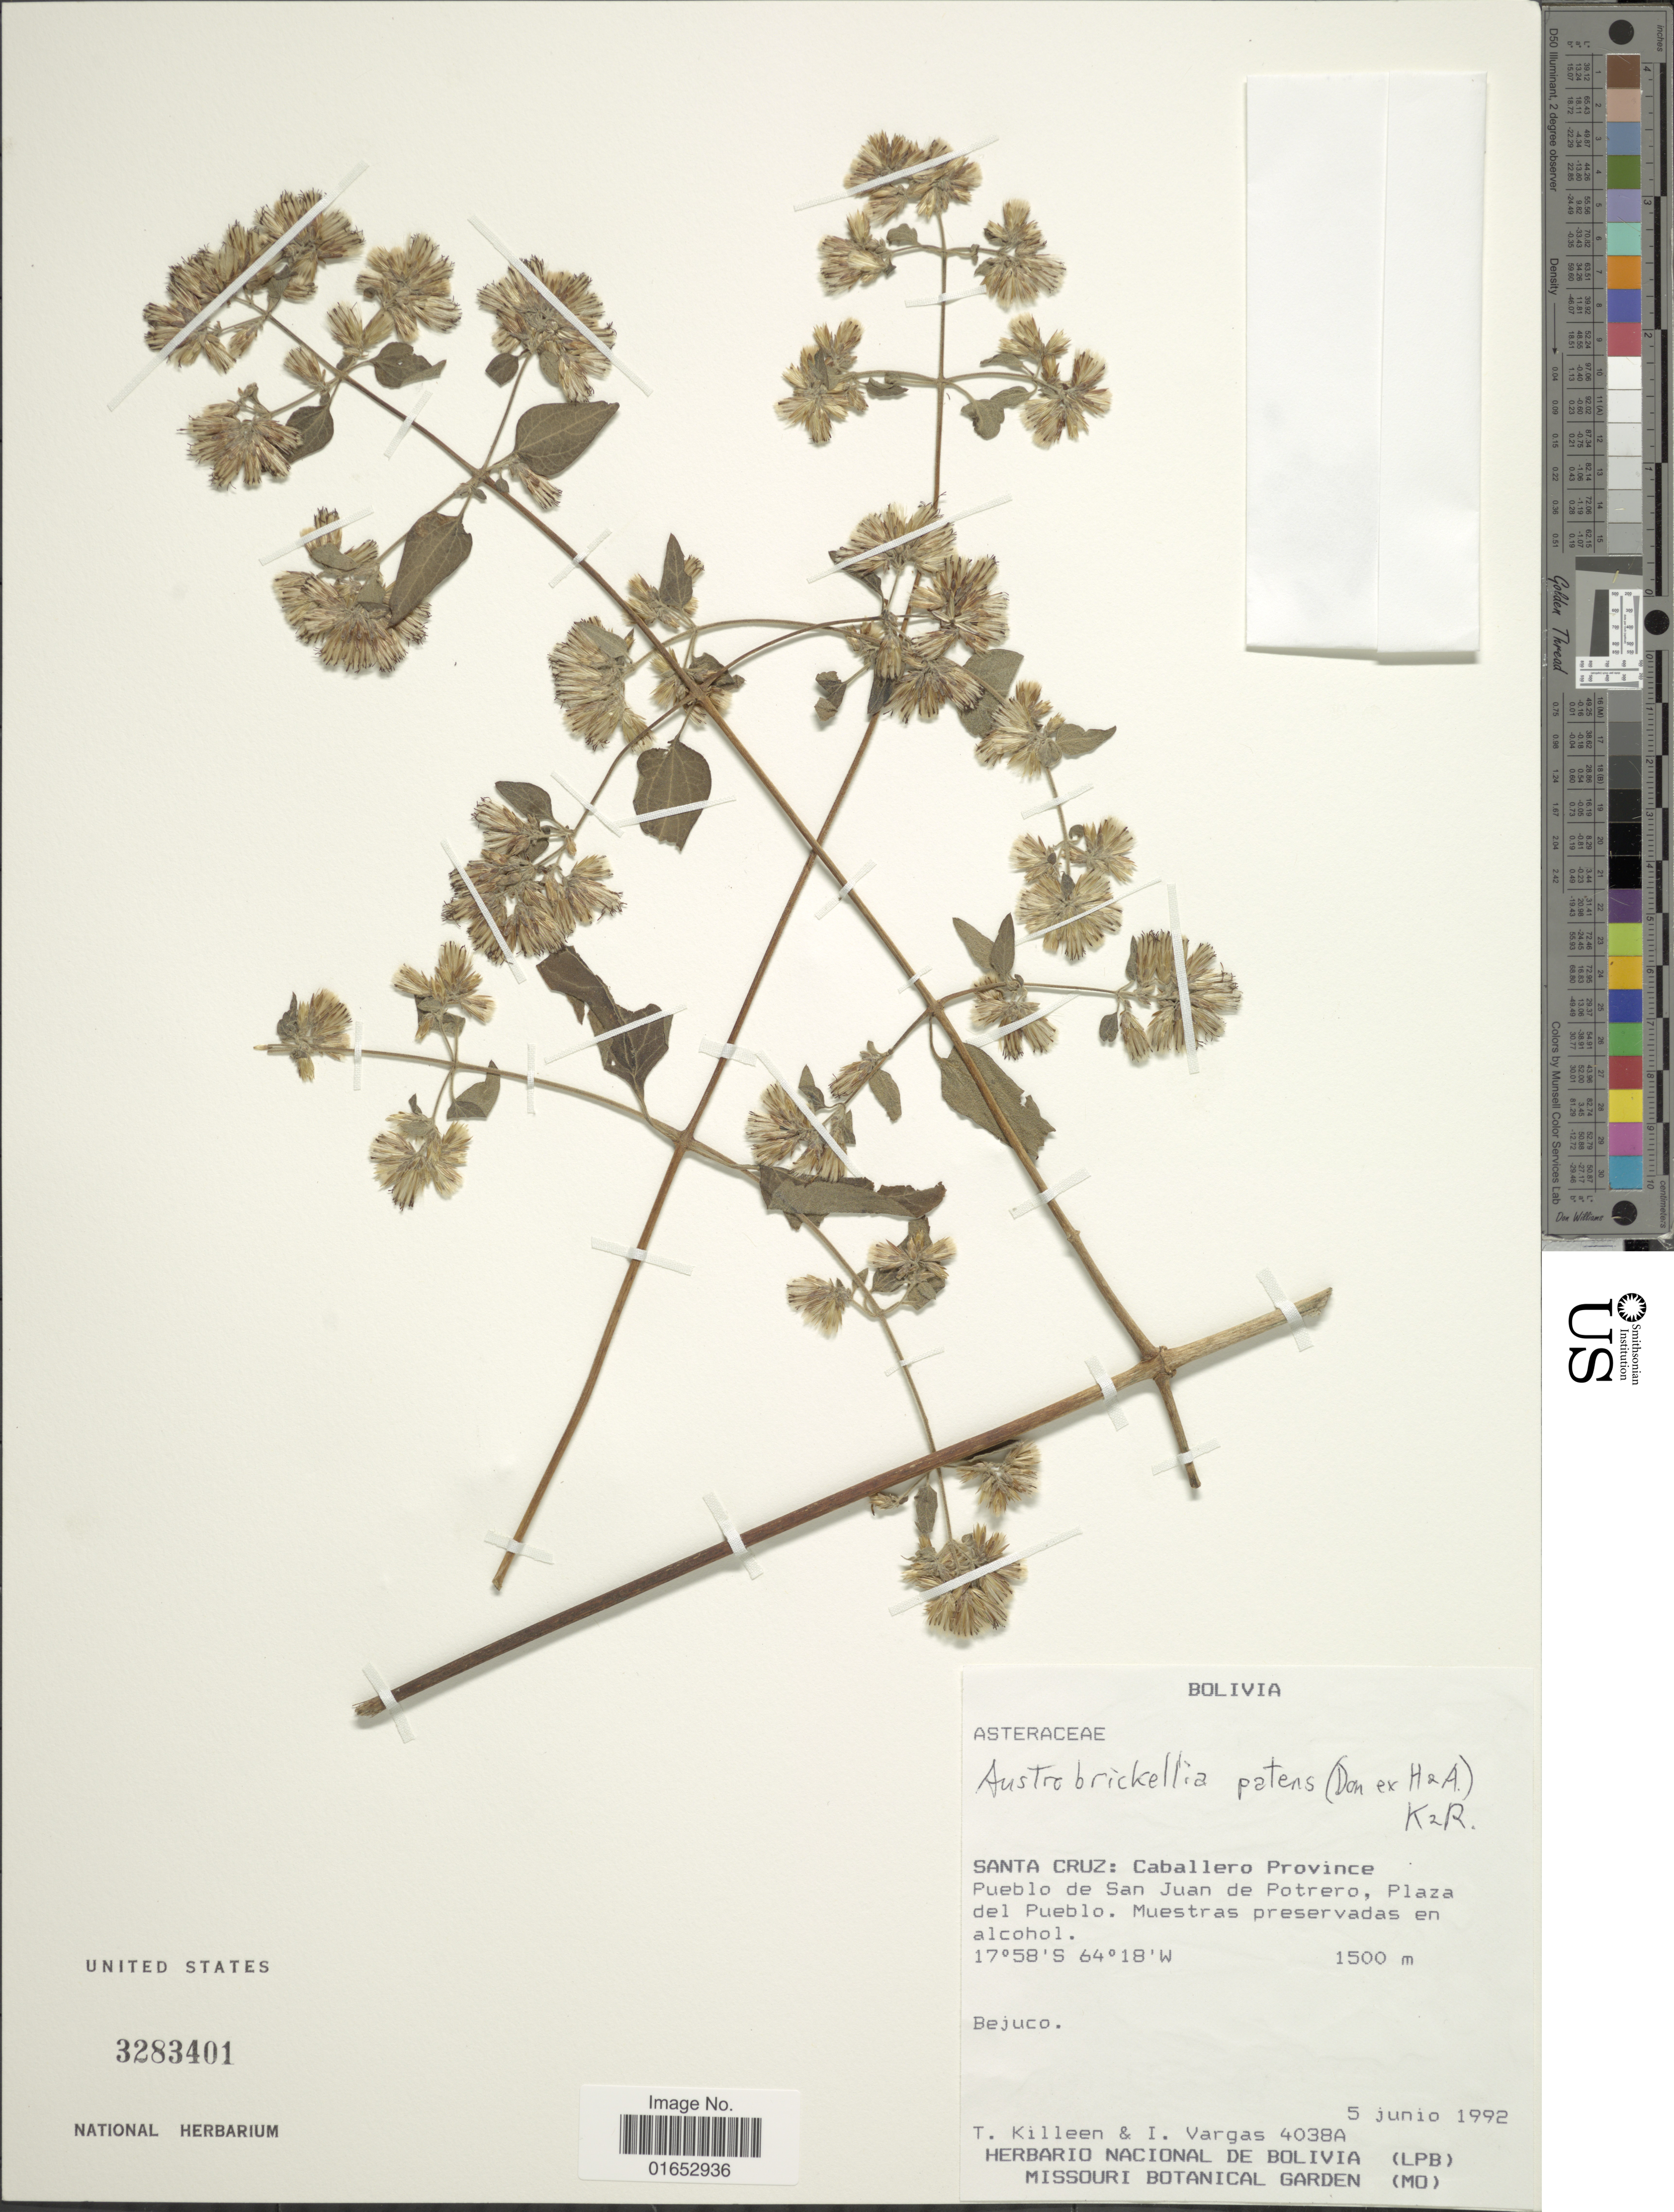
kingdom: Plantae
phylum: Tracheophyta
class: Magnoliopsida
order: Asterales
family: Asteraceae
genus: Austrobrickellia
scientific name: Austrobrickellia patens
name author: (D. Don ex Hook. & Arn.) R.M. King & H. Rob.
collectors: T. J. Killeen & I. Vargas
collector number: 4038A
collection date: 1992-06-05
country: Bolivia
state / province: Santa Cruz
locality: Caballero Province, Pueblo de San Juan de Potrero, Plaza del Pueblo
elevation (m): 1500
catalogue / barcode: US 3283401